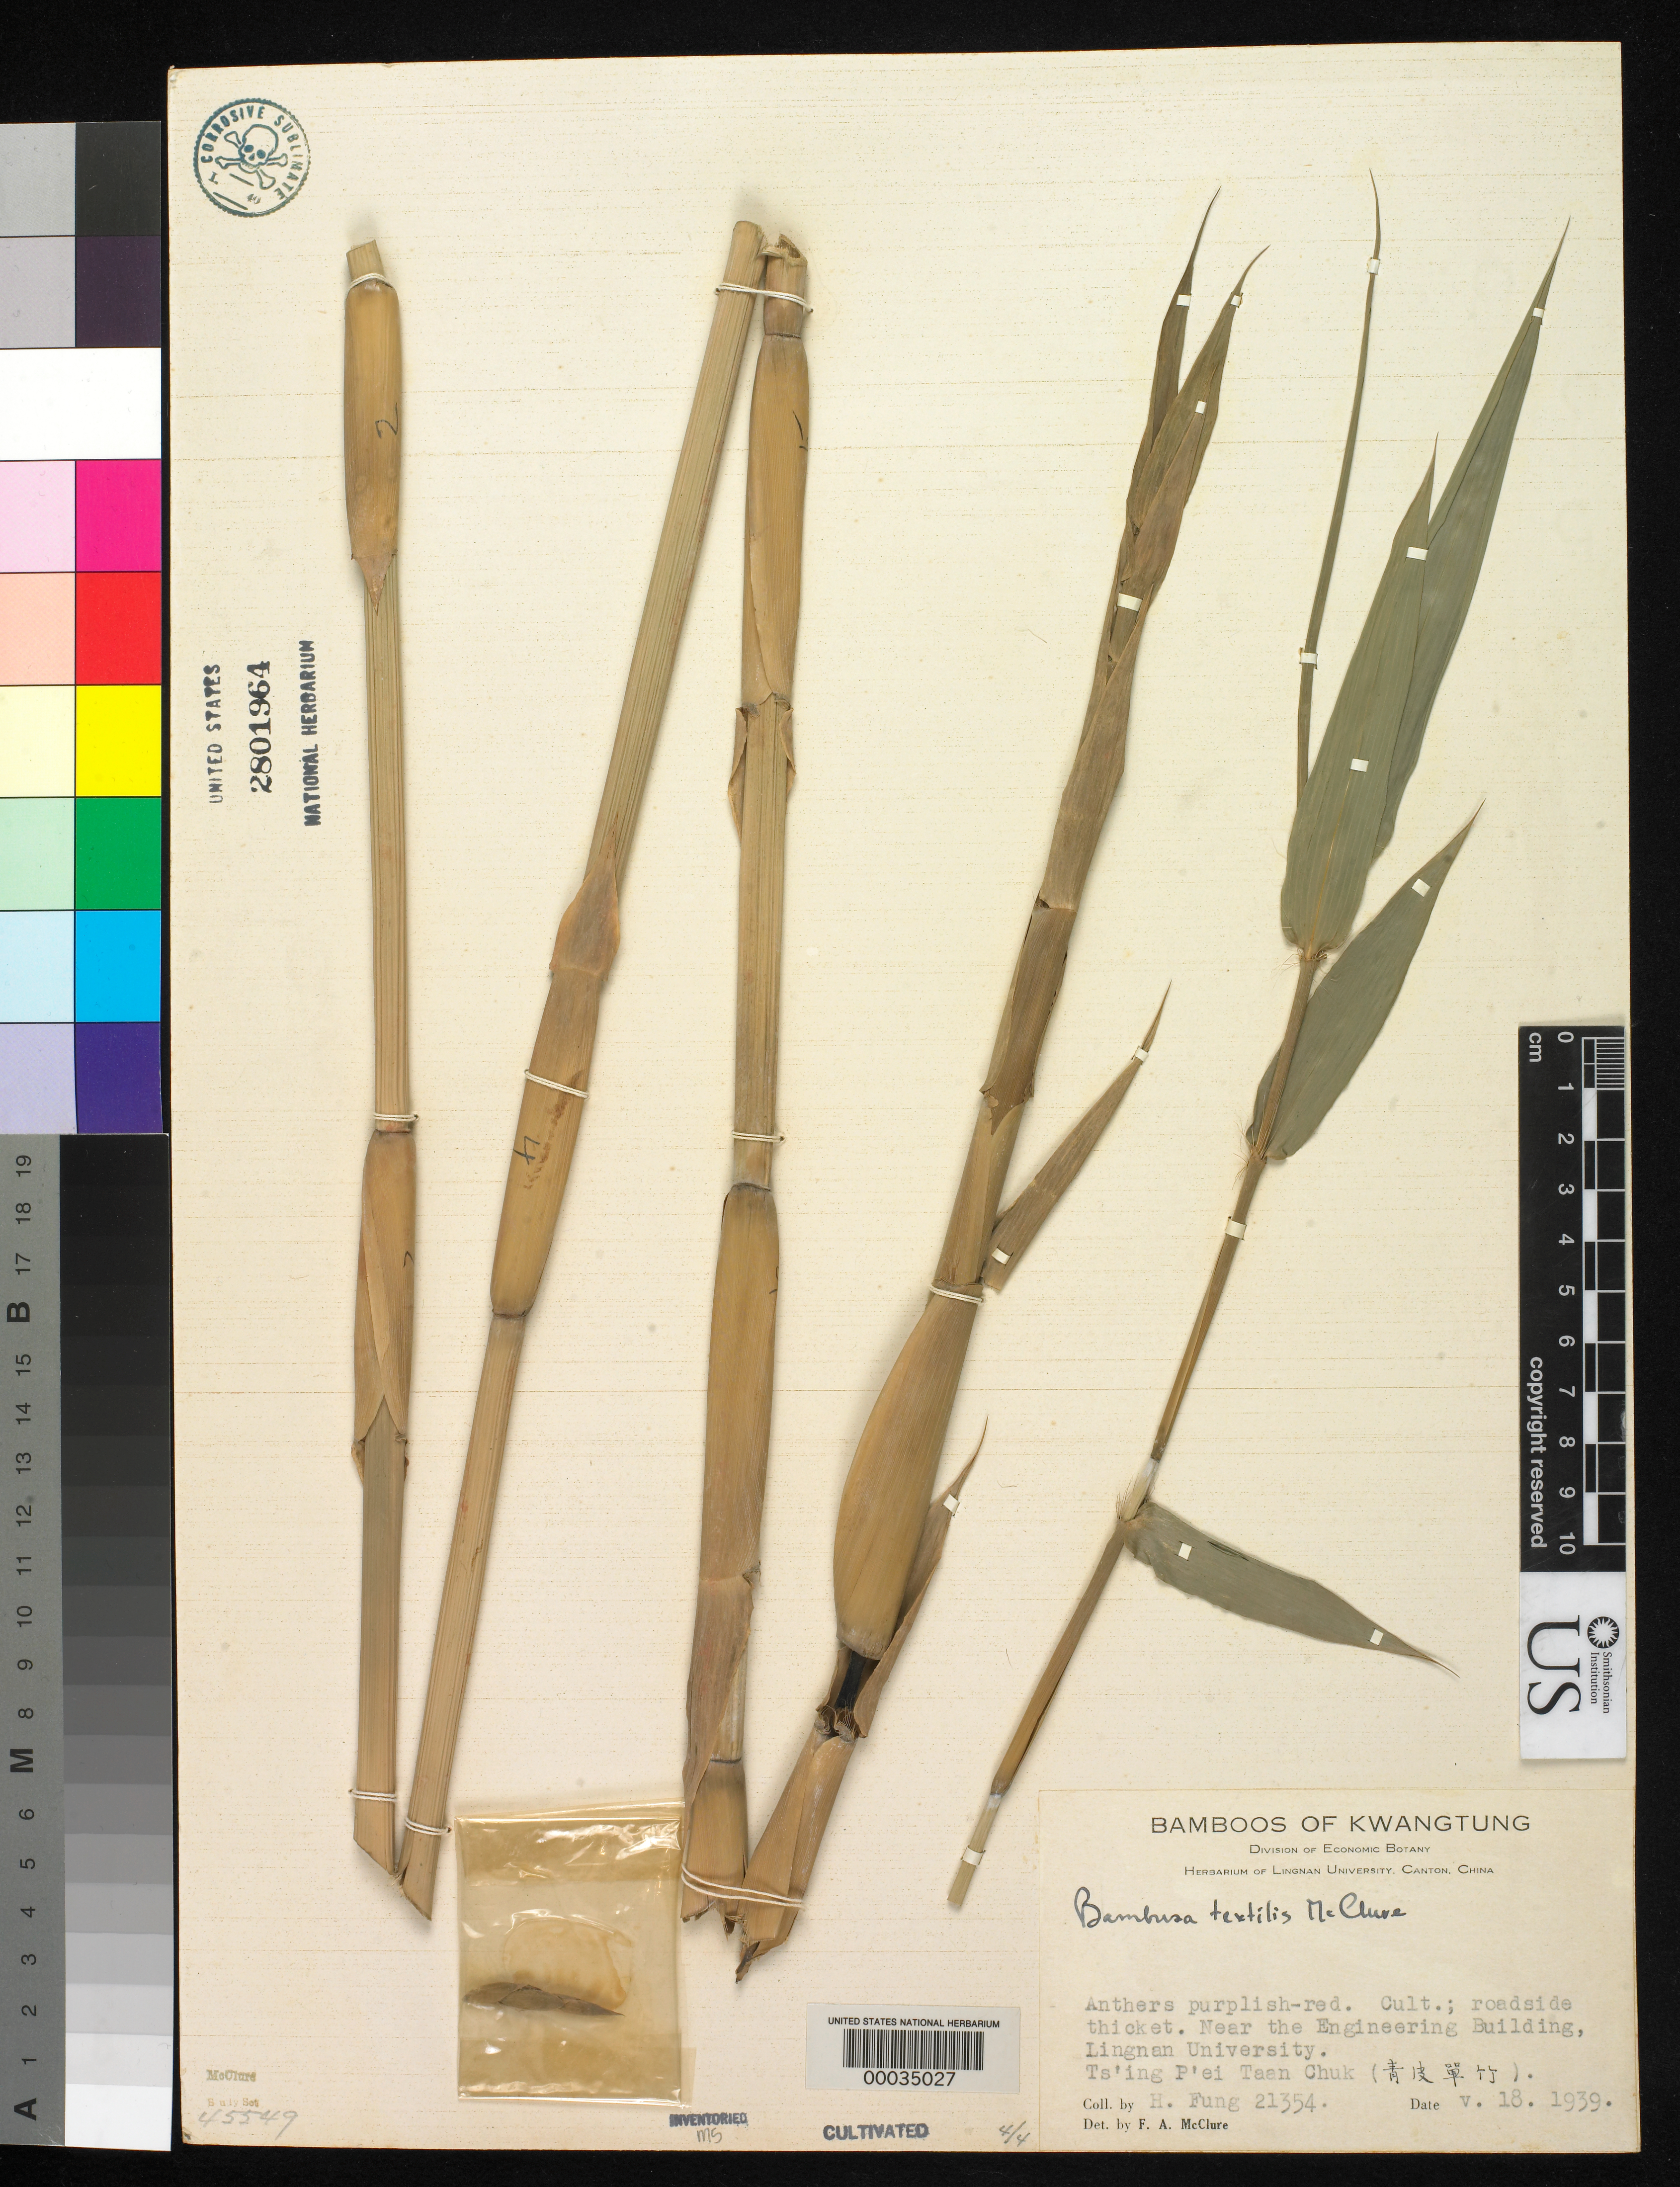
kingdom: Plantae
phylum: Tracheophyta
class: Liliopsida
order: Poales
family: Poaceae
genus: Bambusa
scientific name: Bambusa textilis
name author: McClure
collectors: H. L. Fung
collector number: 21354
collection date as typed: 18 May 1939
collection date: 1939-05-18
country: China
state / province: Guangdong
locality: Lingnan university campus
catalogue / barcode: US 2801964